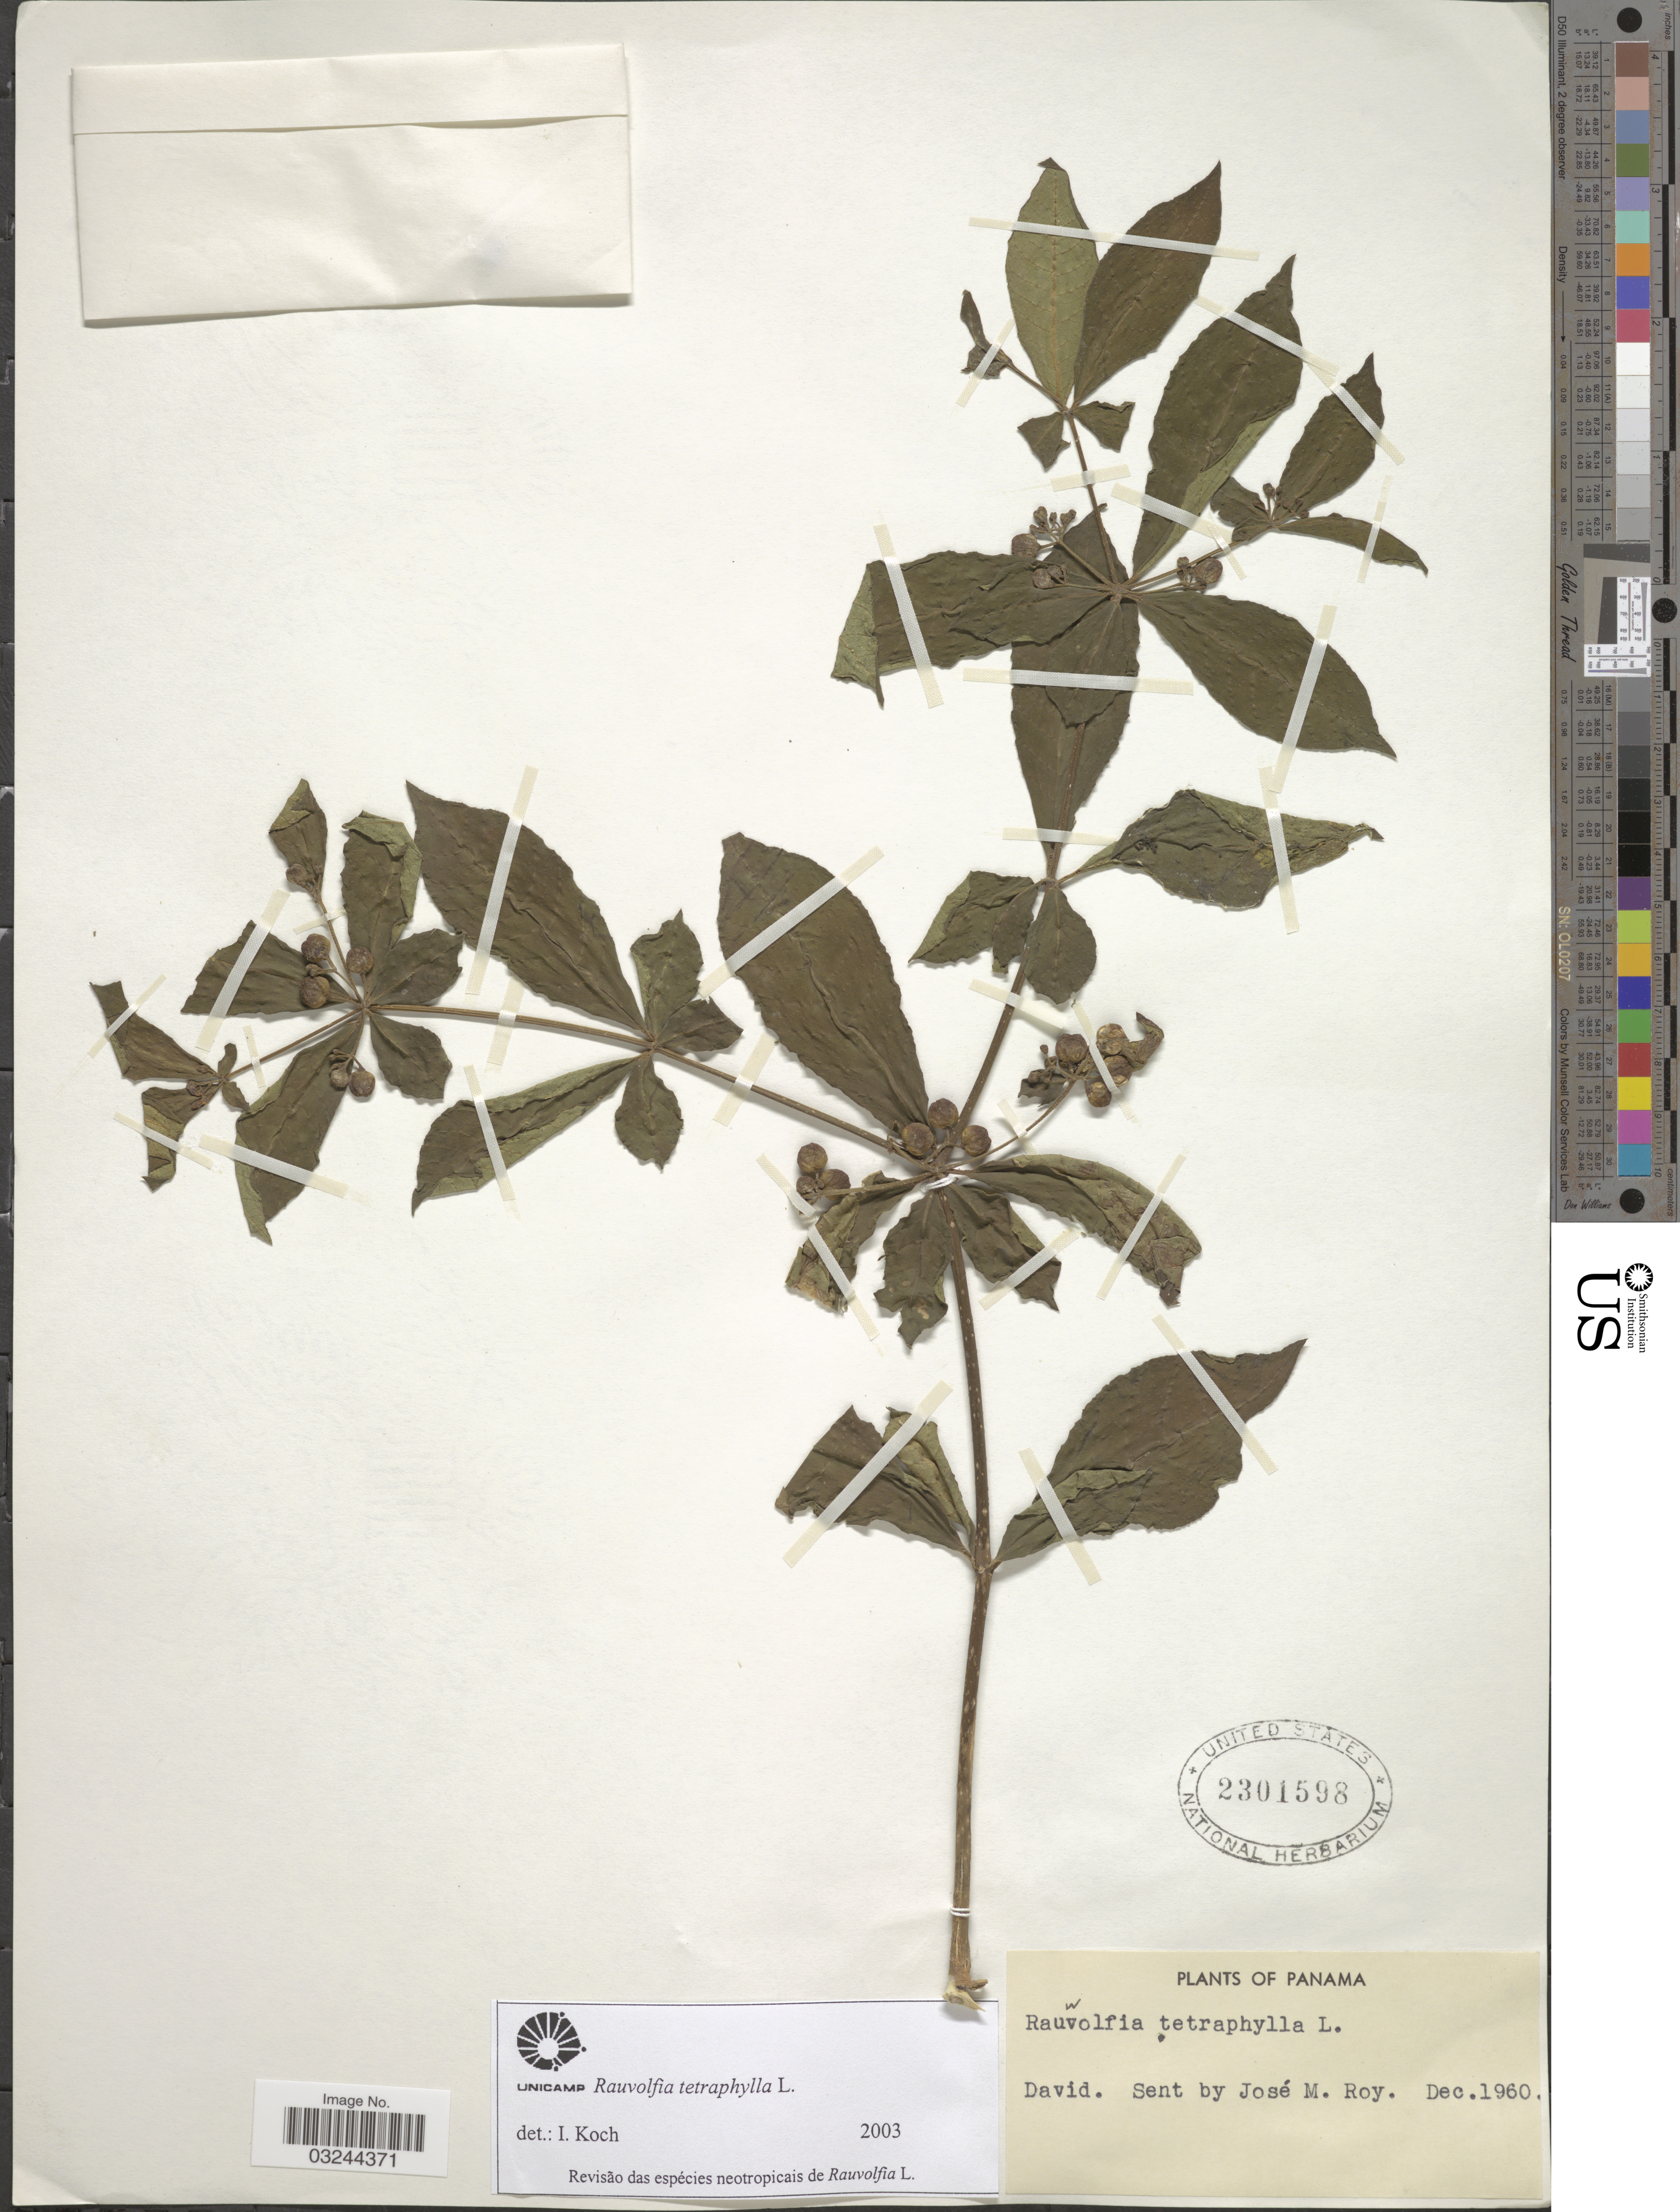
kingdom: Plantae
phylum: Tracheophyta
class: Magnoliopsida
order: Gentianales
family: Apocynaceae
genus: Rauvolfia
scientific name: Rauvolfia tetraphylla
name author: L.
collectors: J. Roy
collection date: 1960-12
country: Panama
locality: David.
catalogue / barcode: US 2301598